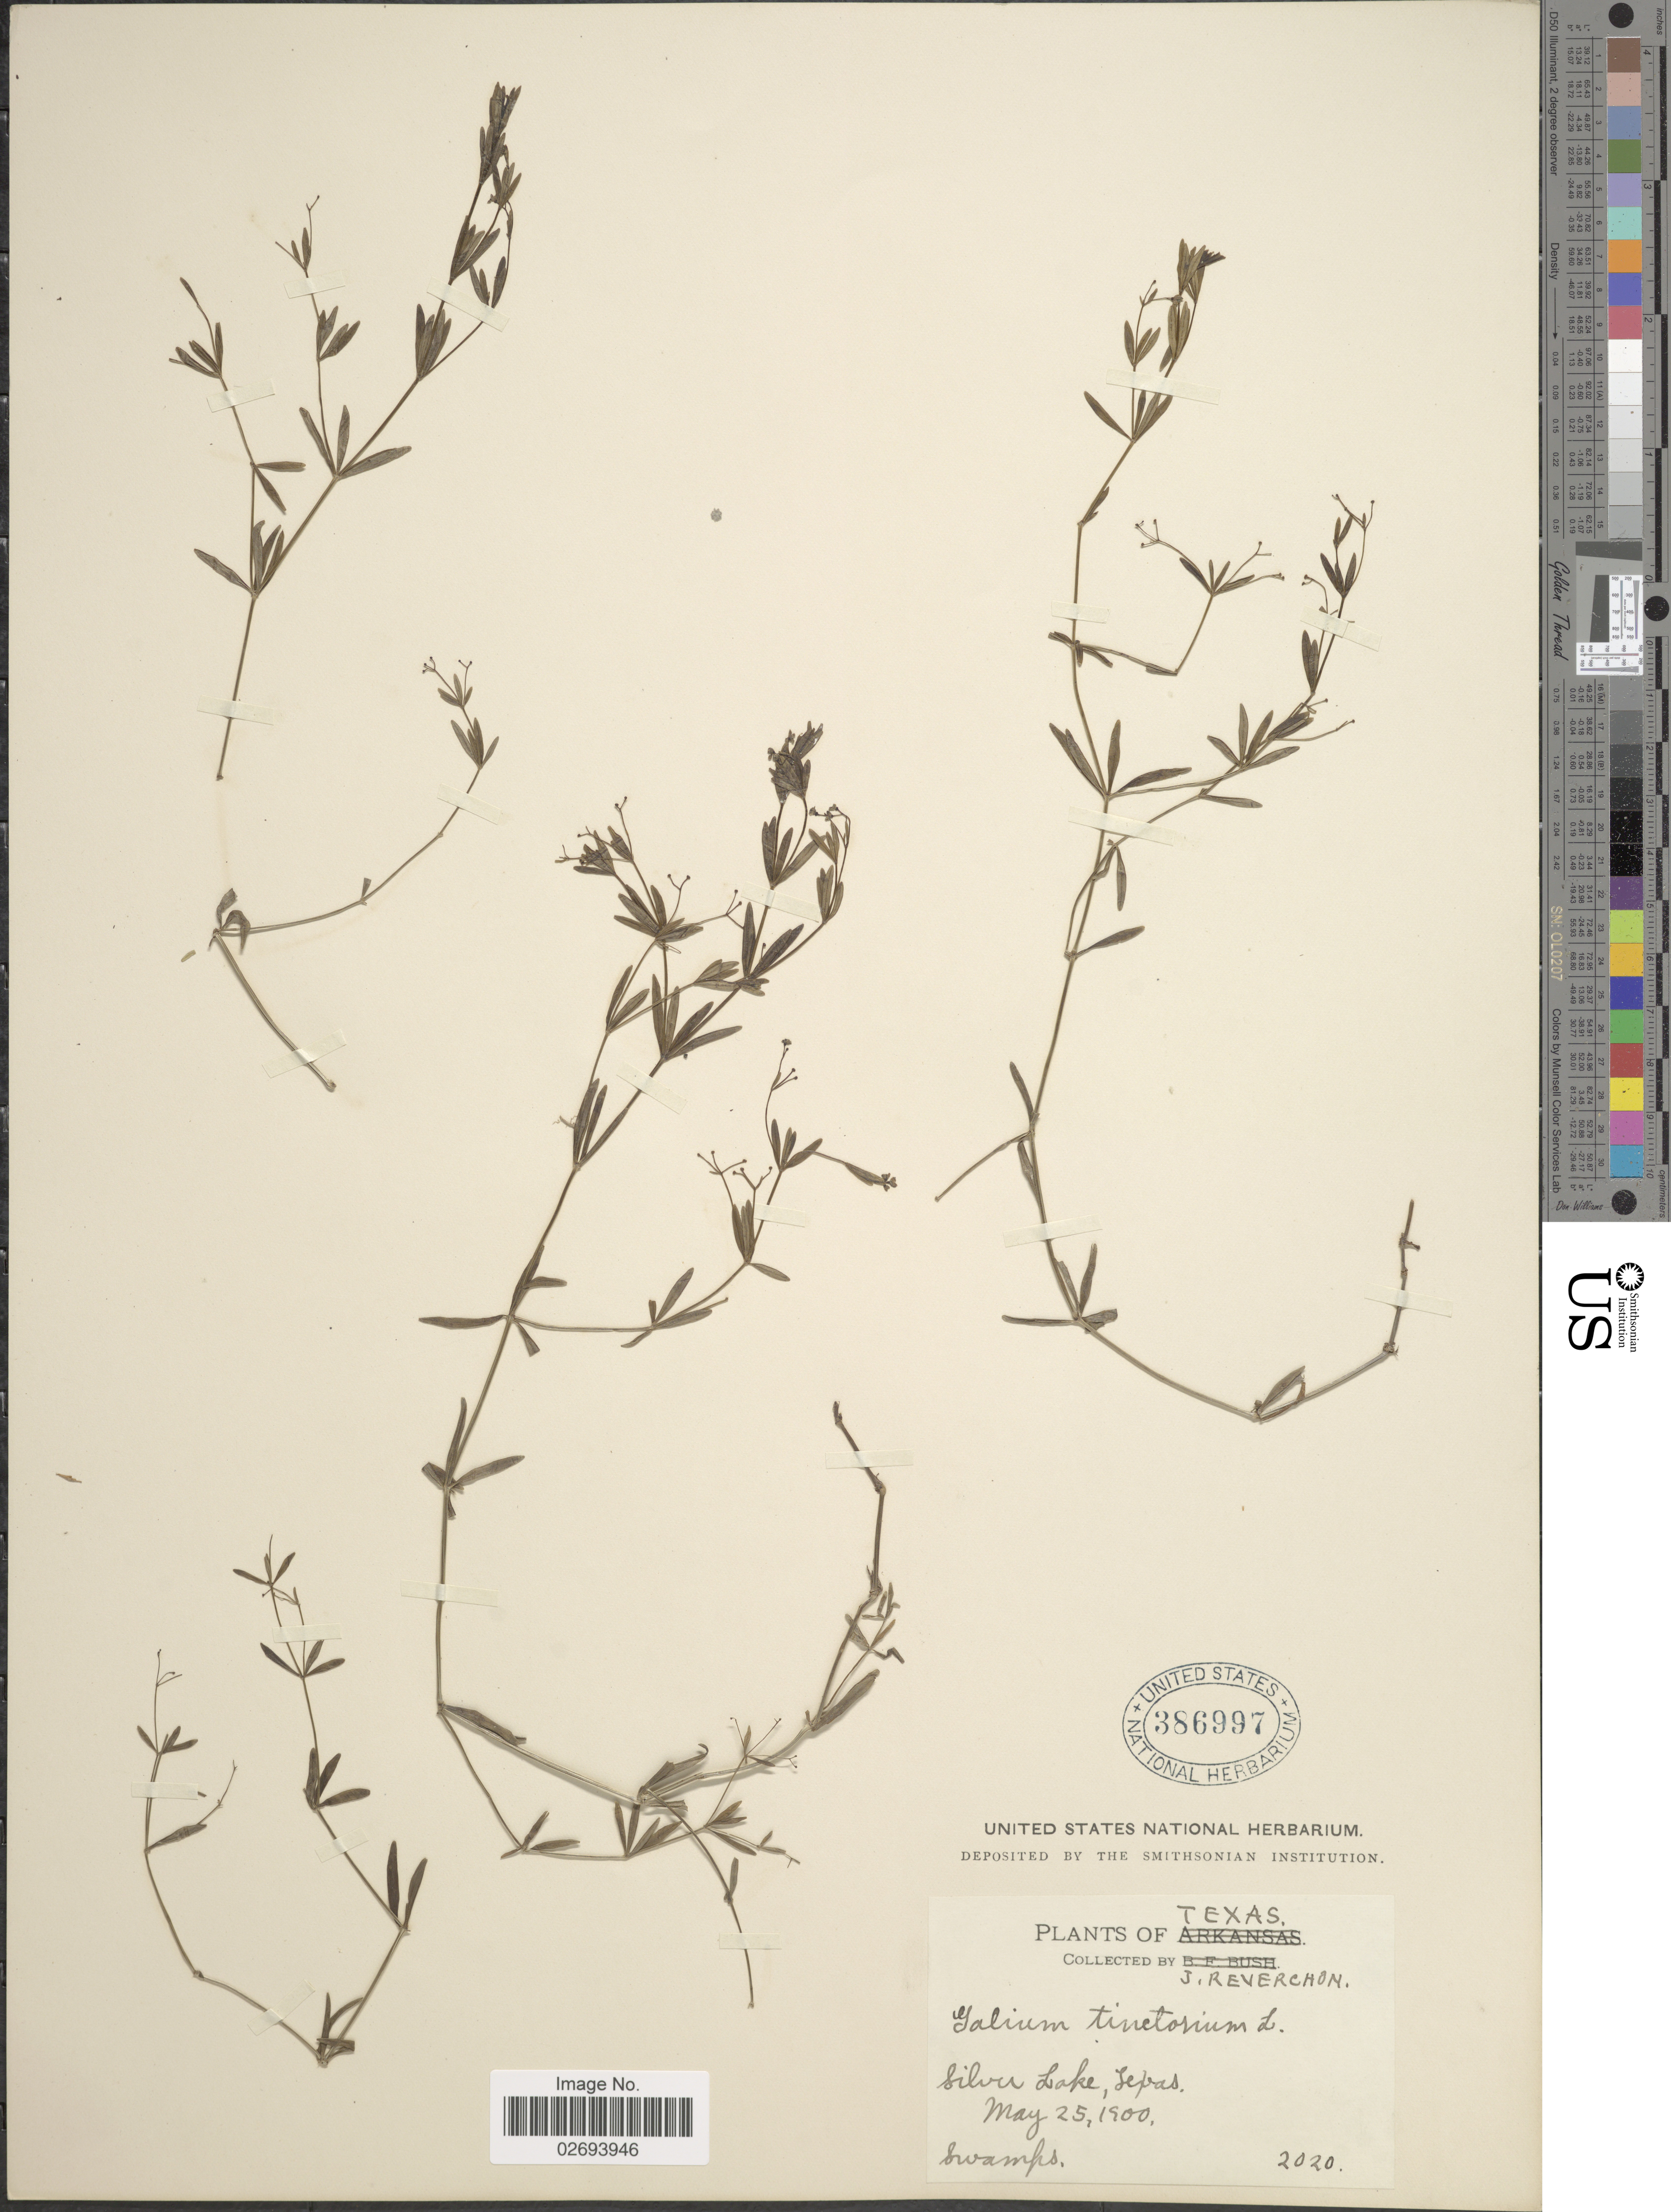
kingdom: Plantae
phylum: Tracheophyta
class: Magnoliopsida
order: Gentianales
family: Rubiaceae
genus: Galium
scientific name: Galium tinctorium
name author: (L.) Scop.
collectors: J. Reverchon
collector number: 2020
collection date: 1900-05-25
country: United States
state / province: Texas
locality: Silver Lake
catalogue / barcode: US 386997